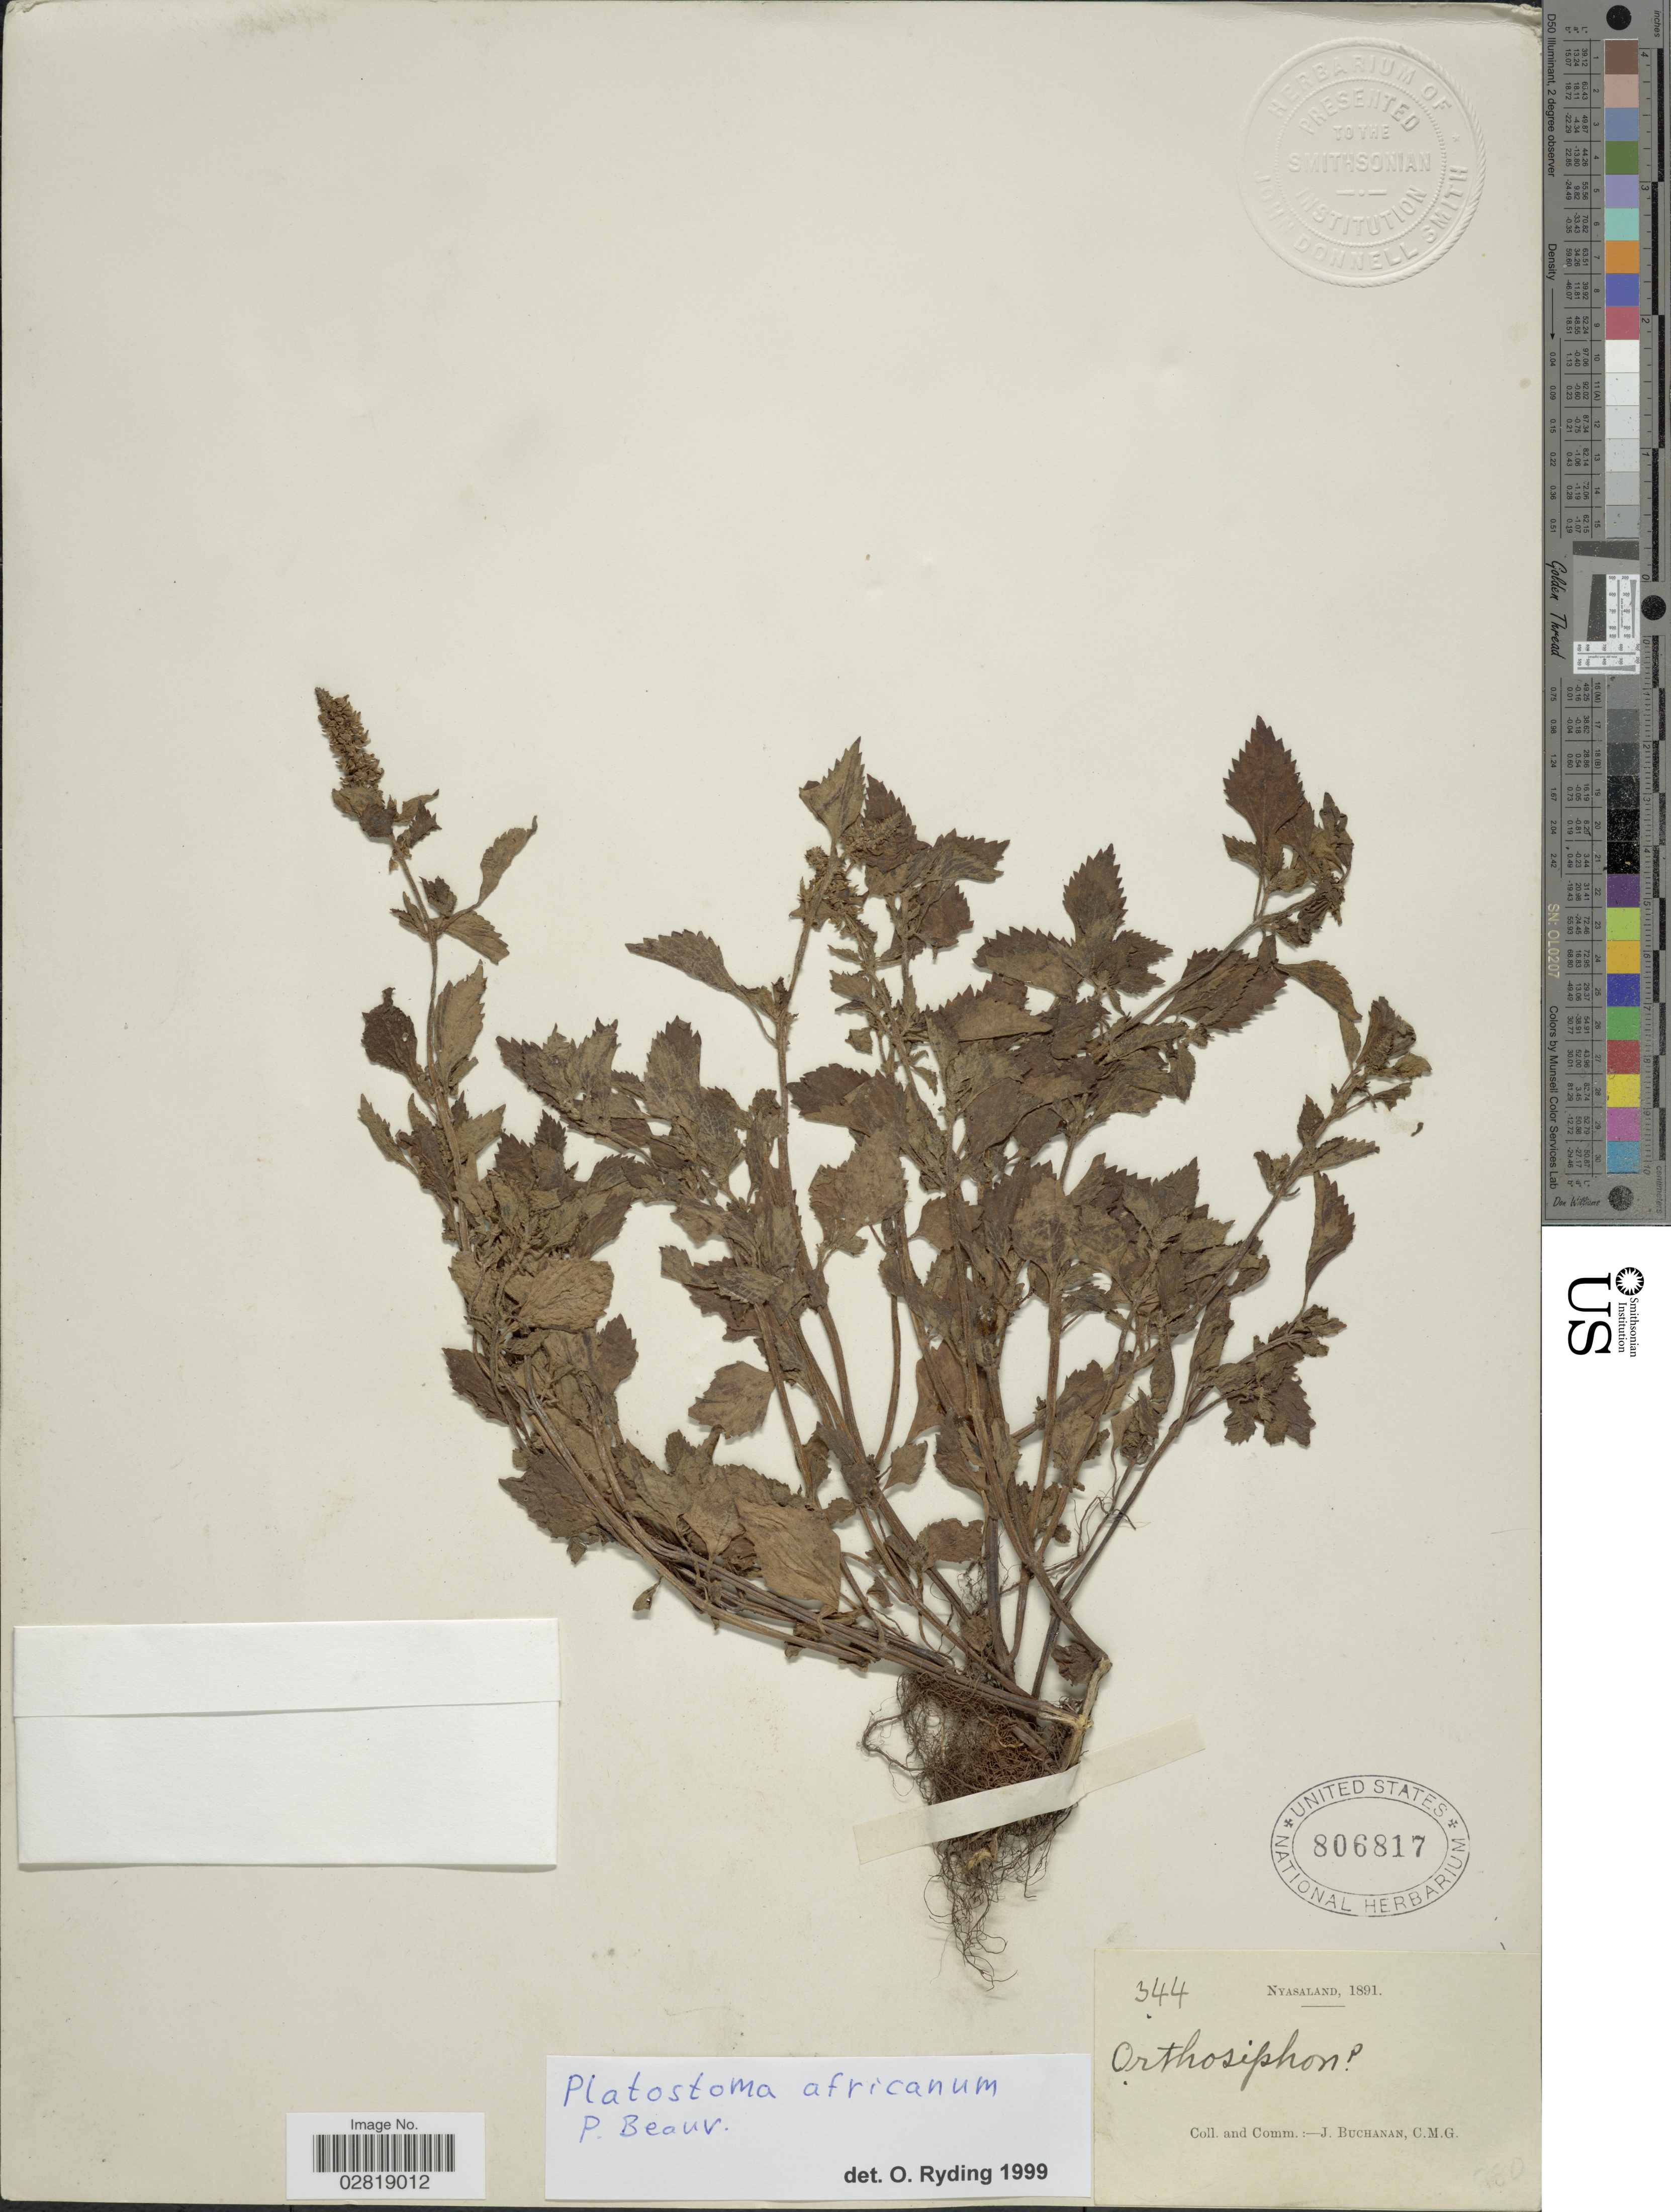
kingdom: Plantae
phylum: Tracheophyta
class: Magnoliopsida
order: Lamiales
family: Lamiaceae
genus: Platostoma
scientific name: Platostoma africanum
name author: P. Beauv.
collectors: J. Buchanan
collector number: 344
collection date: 1891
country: Malawi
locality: Nyasaland.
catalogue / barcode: US 806817